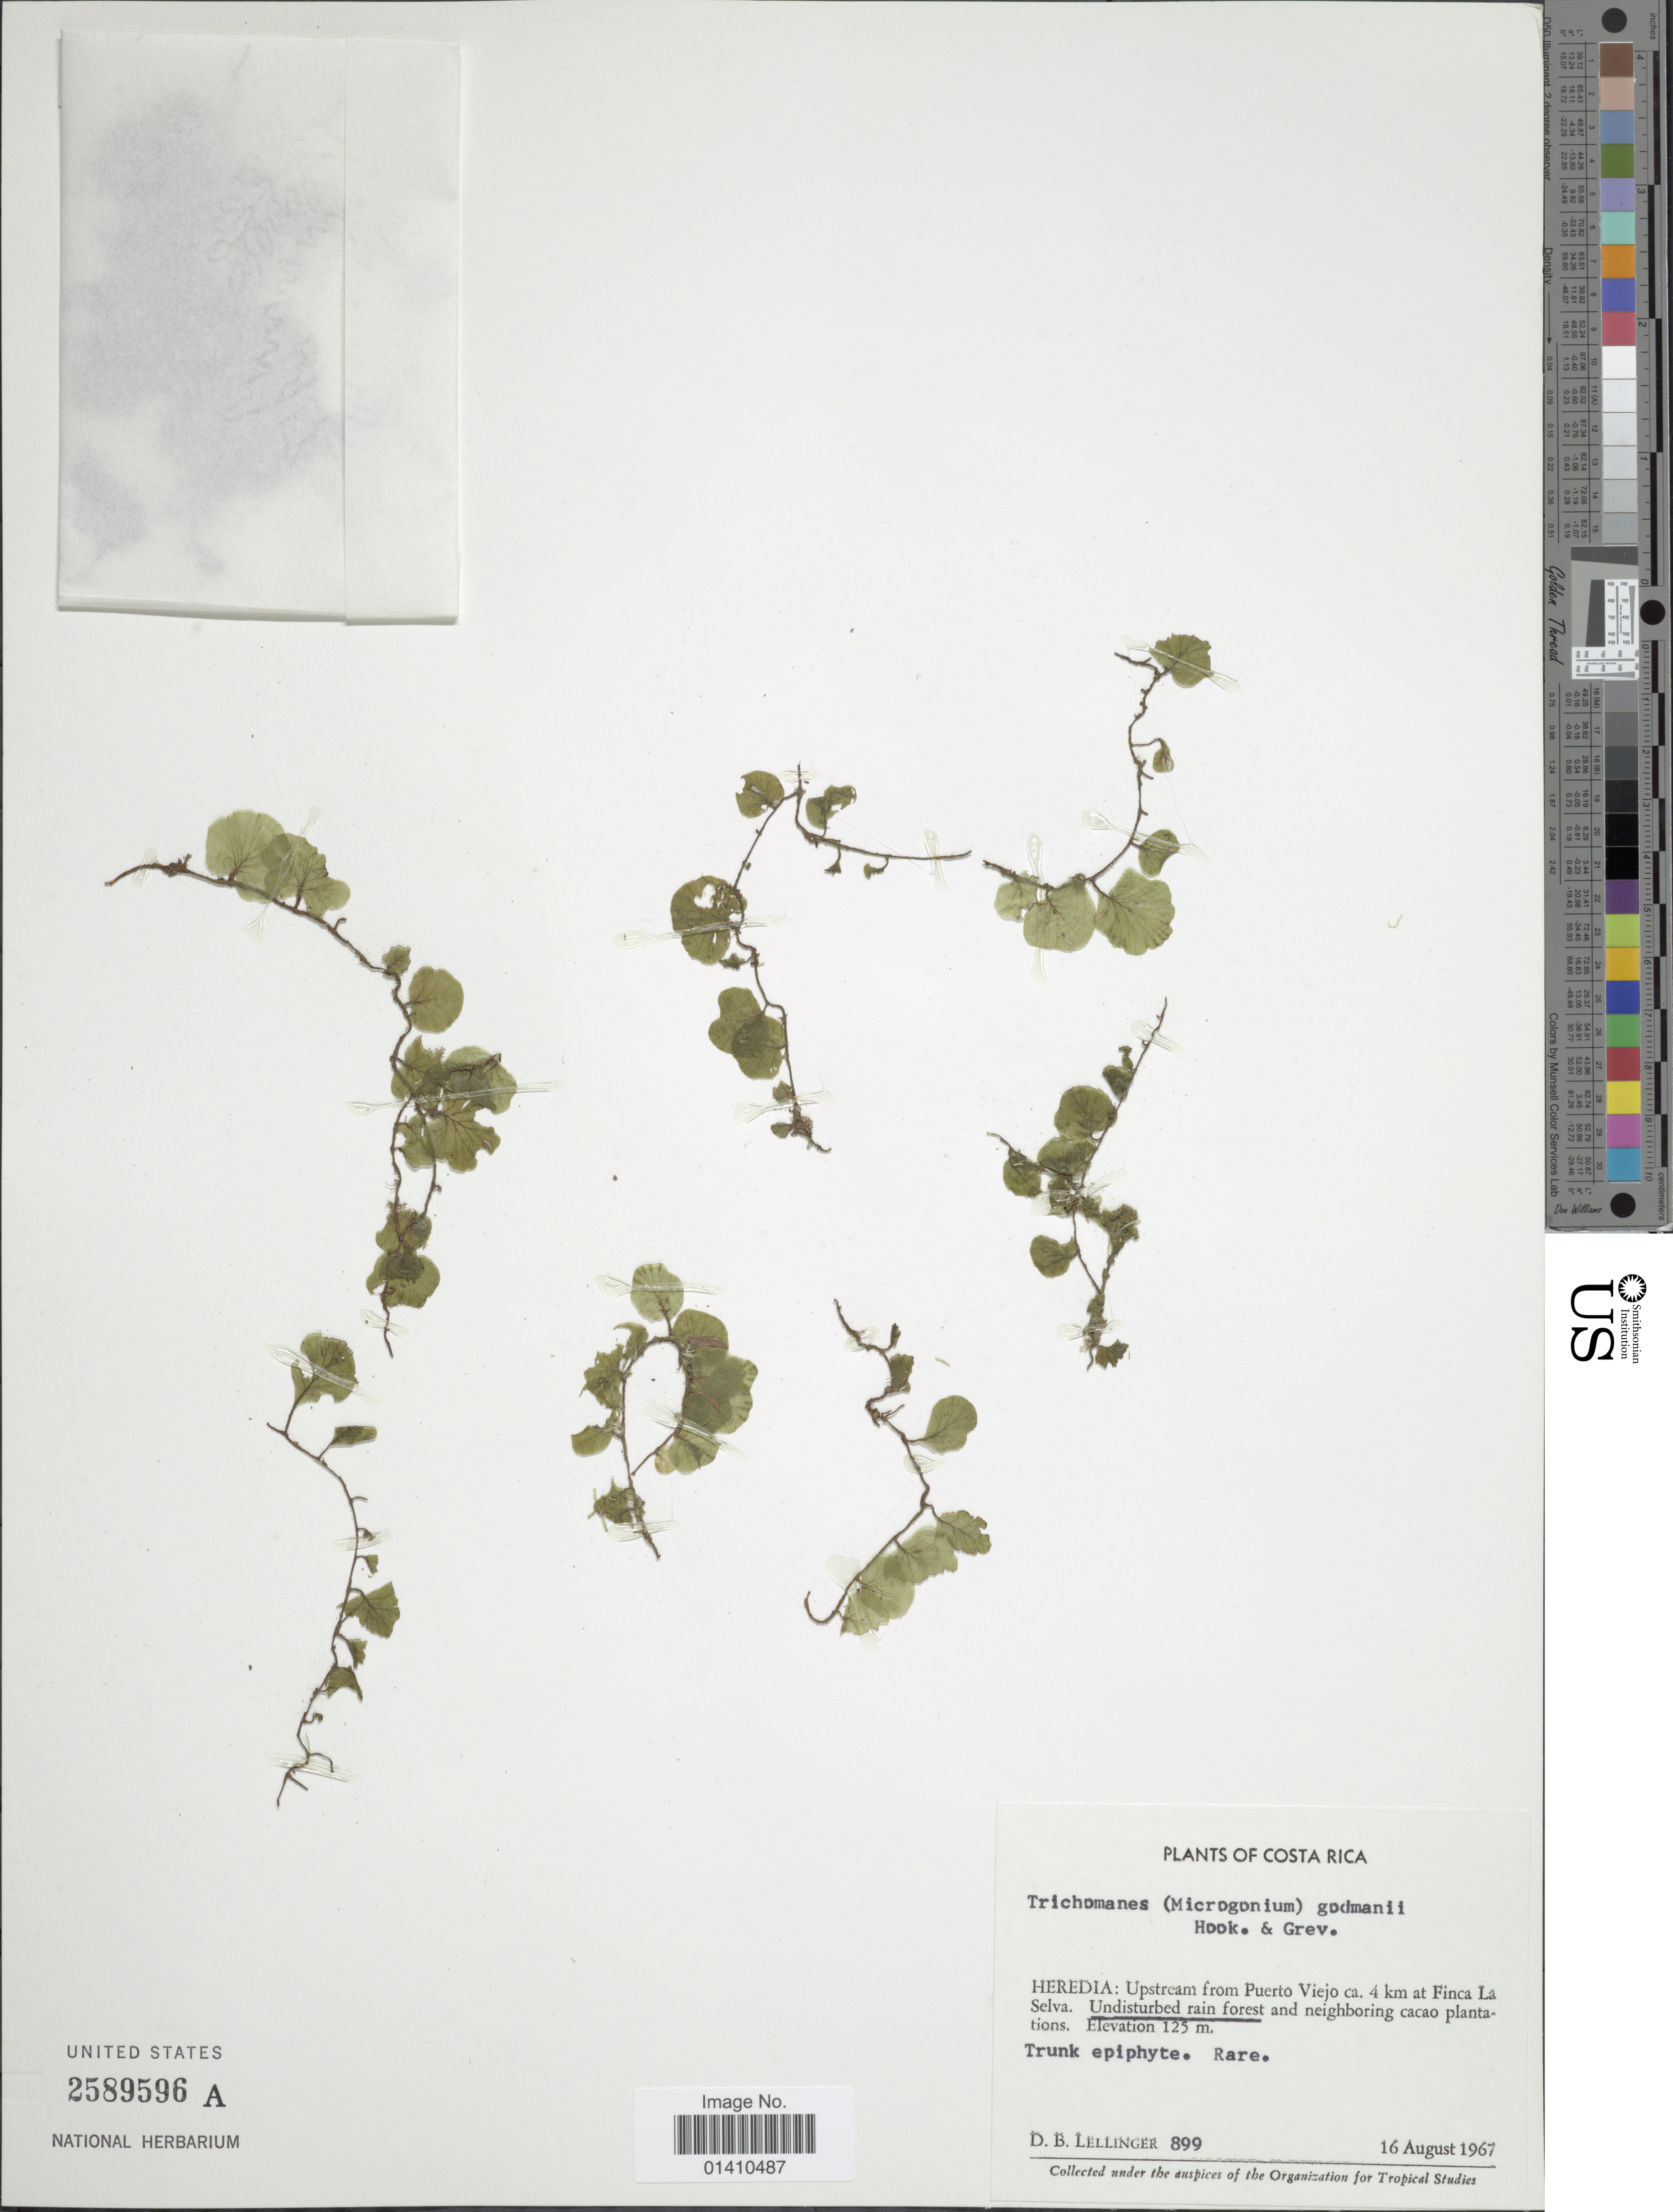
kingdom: Plantae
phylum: Tracheophyta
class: Polypodiopsida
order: Hymenophyllales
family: Hymenophyllaceae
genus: Didymoglossum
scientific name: Didymoglossum godmanii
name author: (Hook. ex Baker) Ebihara & Dubuisson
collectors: D. B. Lellinger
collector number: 899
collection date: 1967-08-16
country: Costa Rica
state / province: Heredia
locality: Upstream from Puerto Viejo, 4 km at Finca La Selva. Undisturbed rain forest and neighboring cacao plantations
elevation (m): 125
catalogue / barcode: US 2589596A